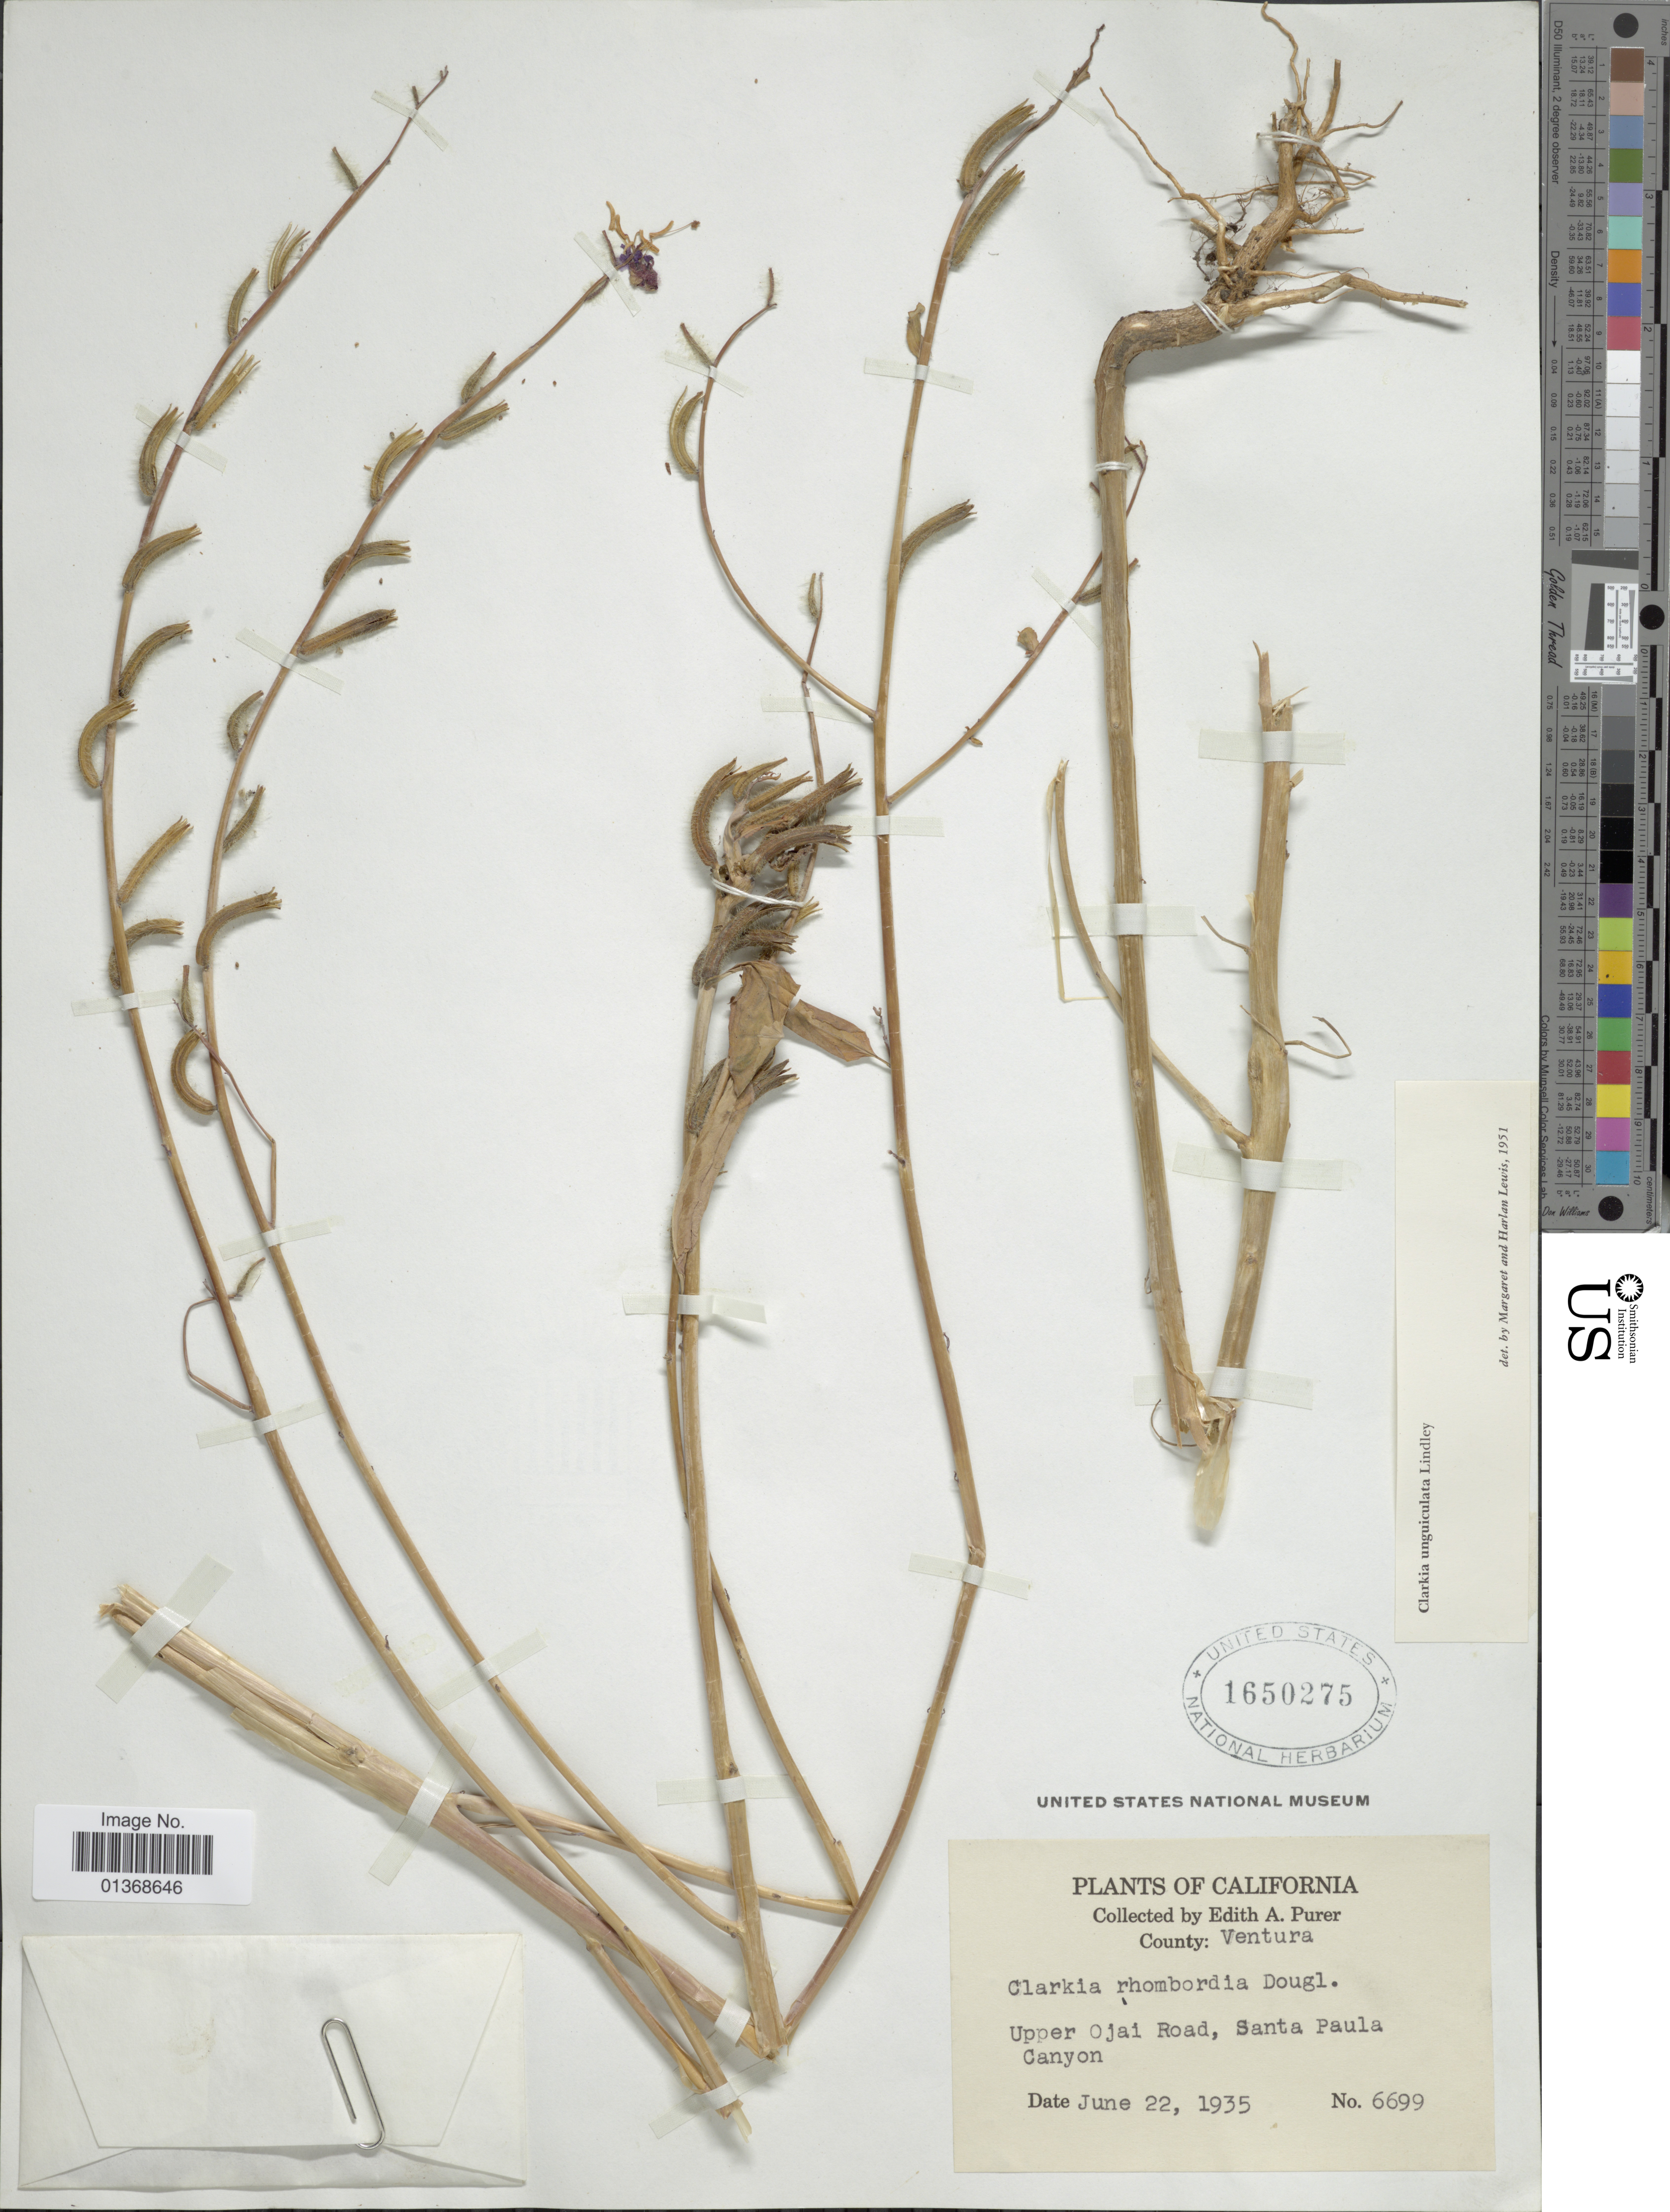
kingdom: Plantae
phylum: Tracheophyta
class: Magnoliopsida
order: Myrtales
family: Onagraceae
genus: Clarkia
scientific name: Clarkia unguiculata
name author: Lindl.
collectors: E. Purer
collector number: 6699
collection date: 1935-06-22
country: United States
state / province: California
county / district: Ventura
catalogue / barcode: US 1650275